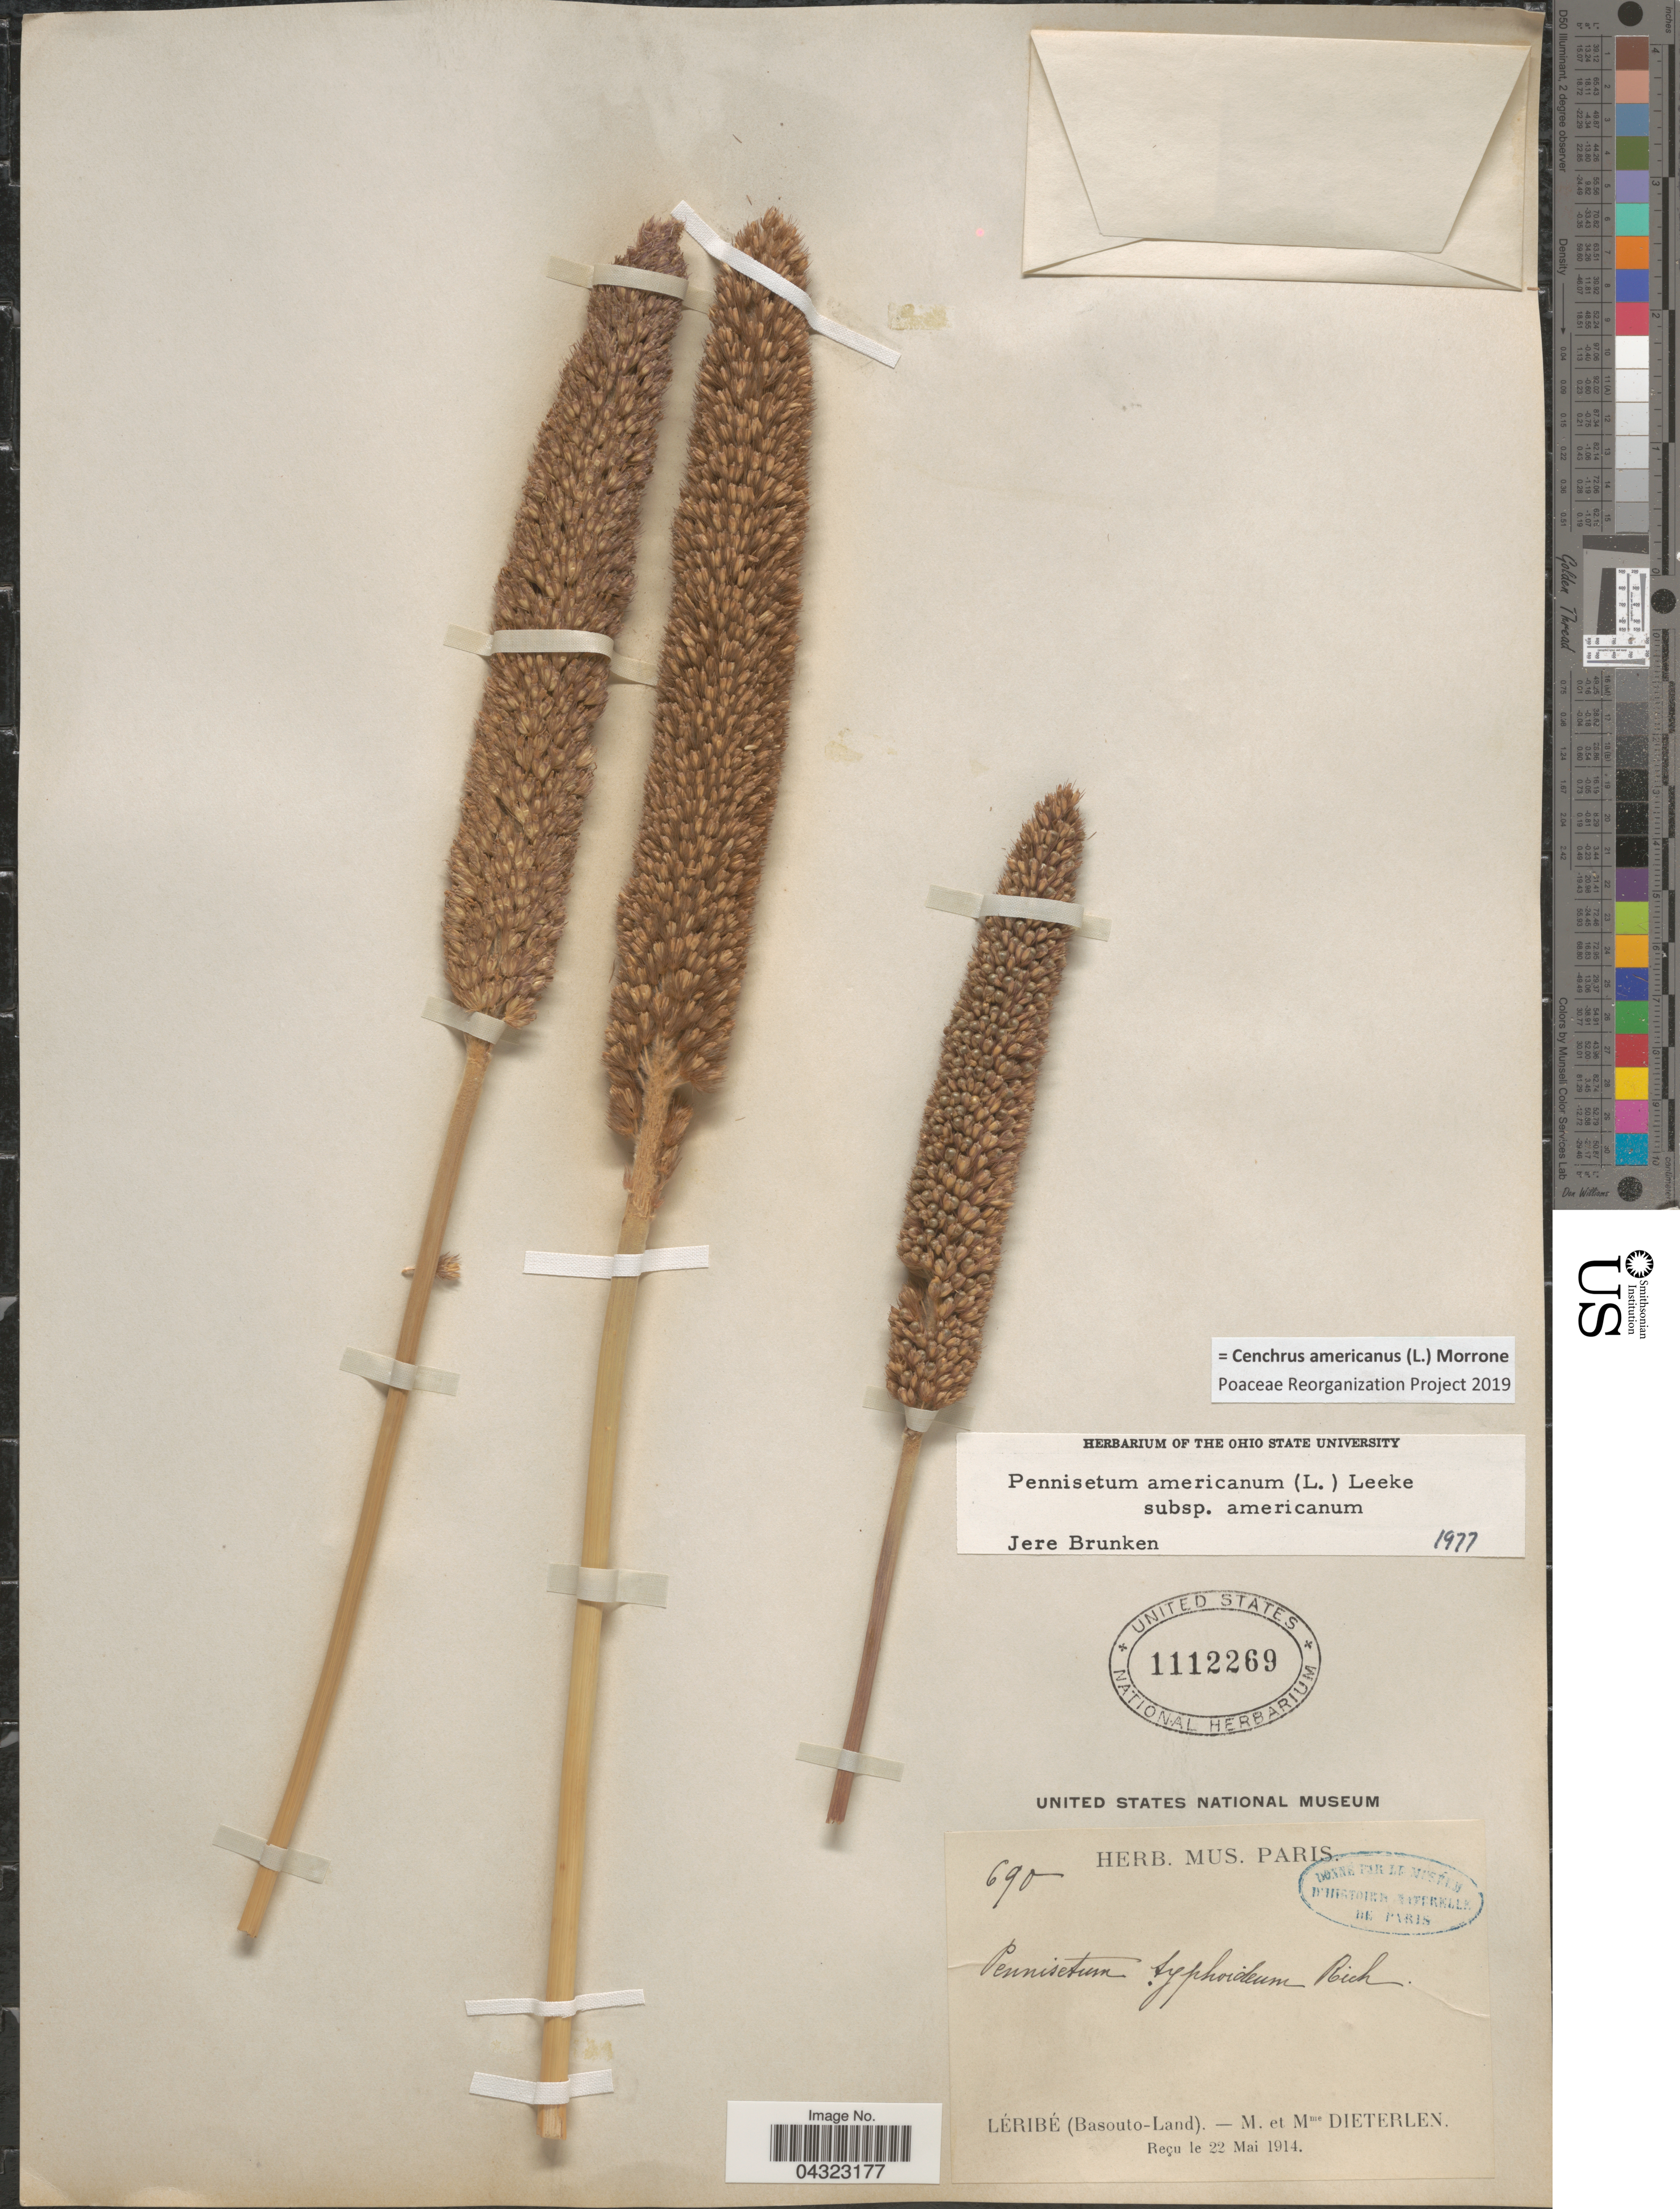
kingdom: Plantae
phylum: Tracheophyta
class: Liliopsida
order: Poales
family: Poaceae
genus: Cenchrus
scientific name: Cenchrus americanus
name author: (L.) Morrone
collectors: M. Dieterlen & M. Dieterlen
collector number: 690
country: Lesotho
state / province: Leribe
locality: (Baouto-Land).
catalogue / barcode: US 1112269